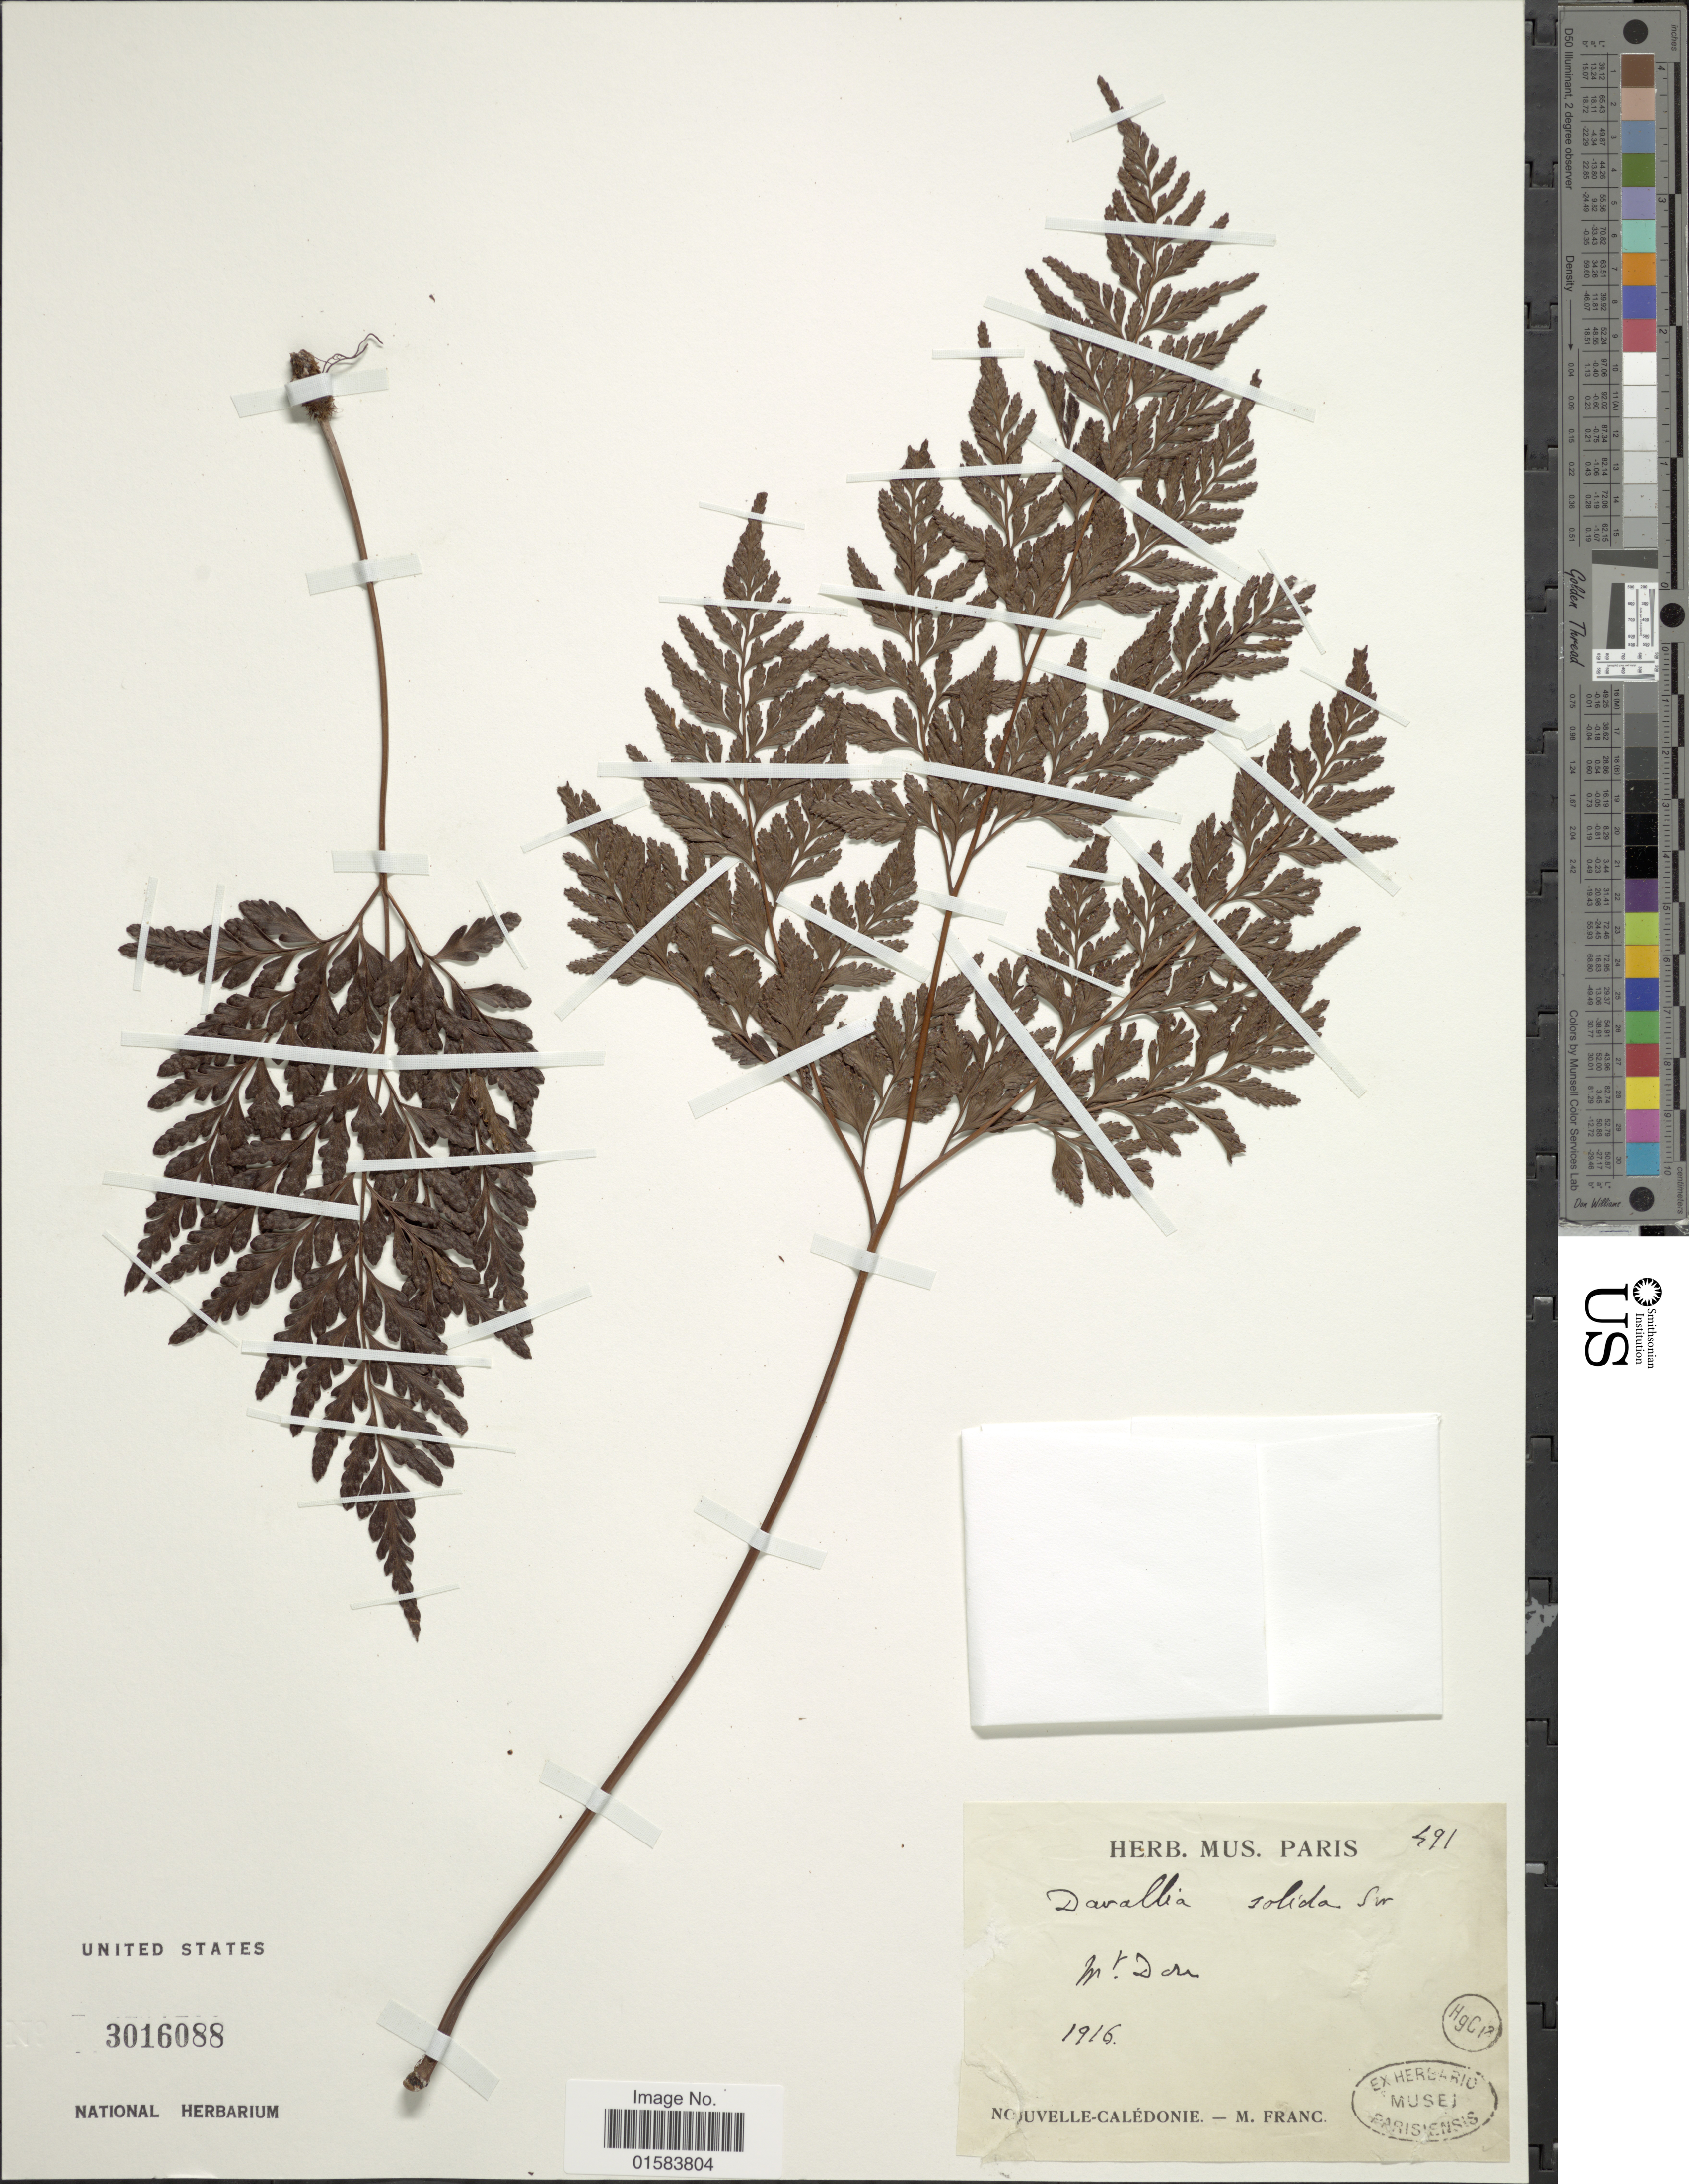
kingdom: Plantae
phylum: Tracheophyta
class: Polypodiopsida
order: Polypodiales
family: Davalliaceae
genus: Davallia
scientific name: Davallia solida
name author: (G. Forst.) Sw.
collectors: M. Franc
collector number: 491*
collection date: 1916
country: New Caledonia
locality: Mt. Dore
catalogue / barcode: US 3016088